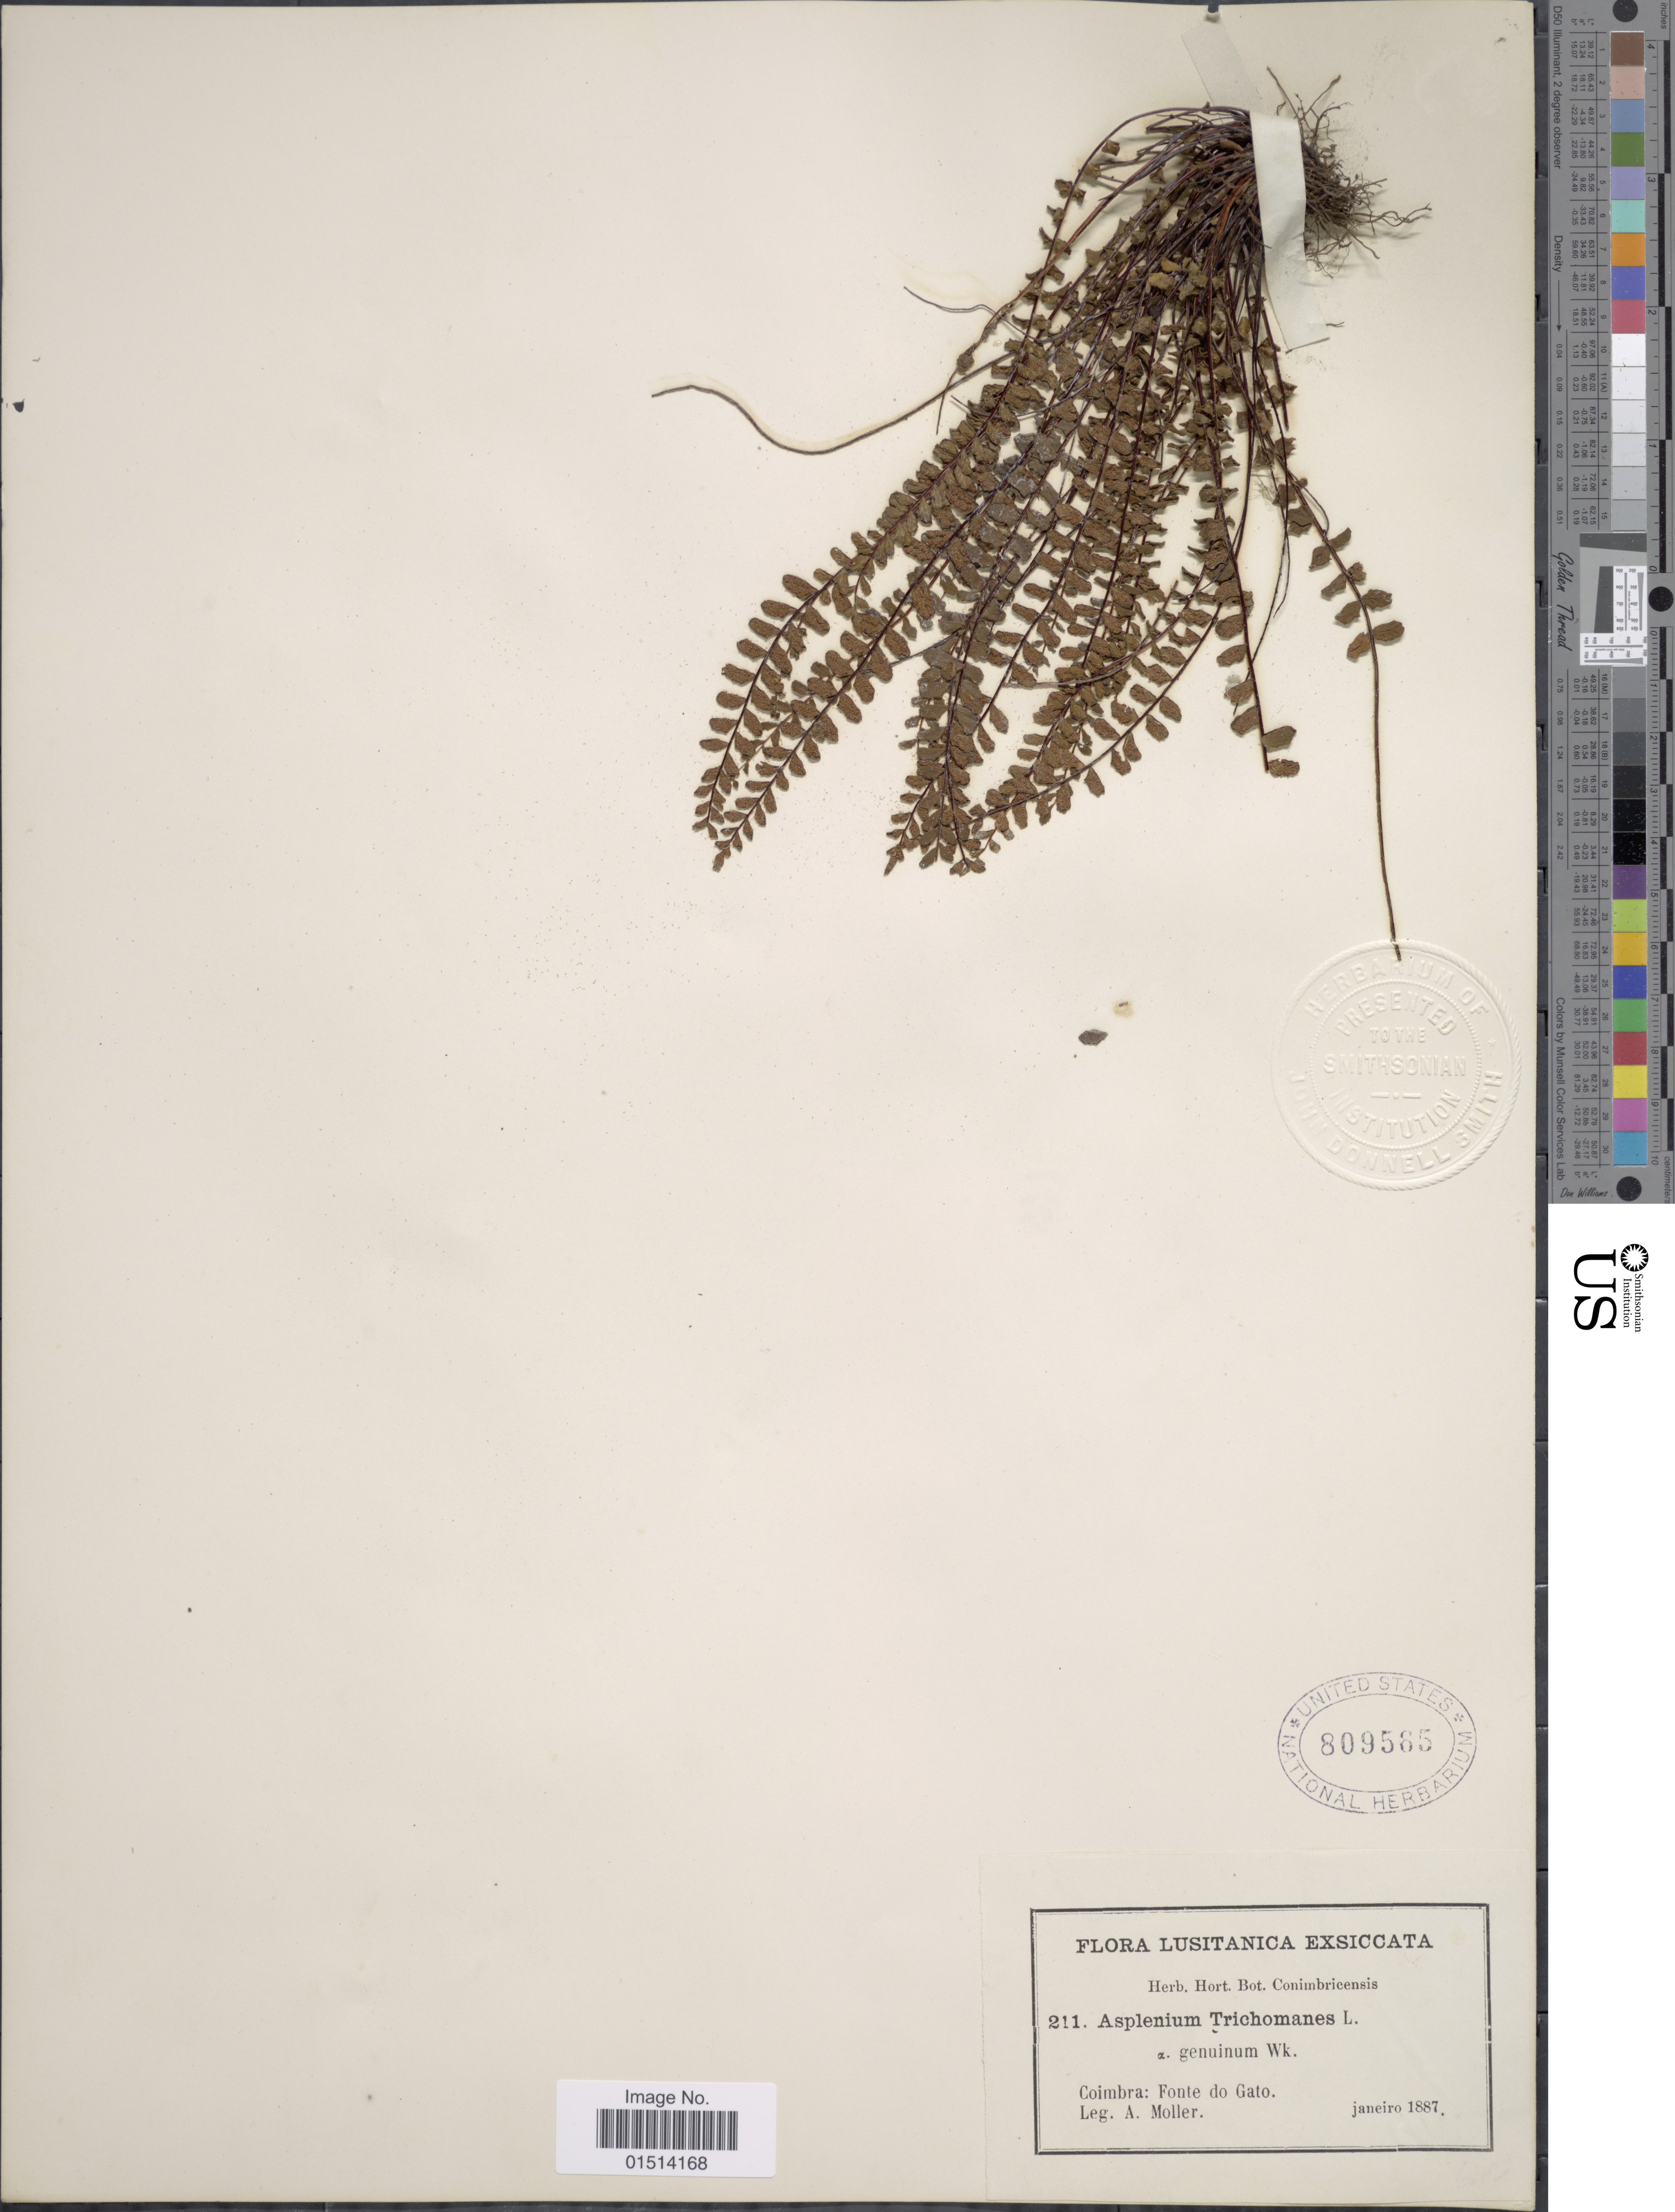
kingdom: Plantae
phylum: Tracheophyta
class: Polypodiopsida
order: Polypodiales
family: Aspleniaceae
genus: Asplenium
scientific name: Asplenium trichomanes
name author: L.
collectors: A. Moller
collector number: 211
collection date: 1887-01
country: Portugal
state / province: Coimbra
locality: Coimbra: Fonte do Gato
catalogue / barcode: US 809565